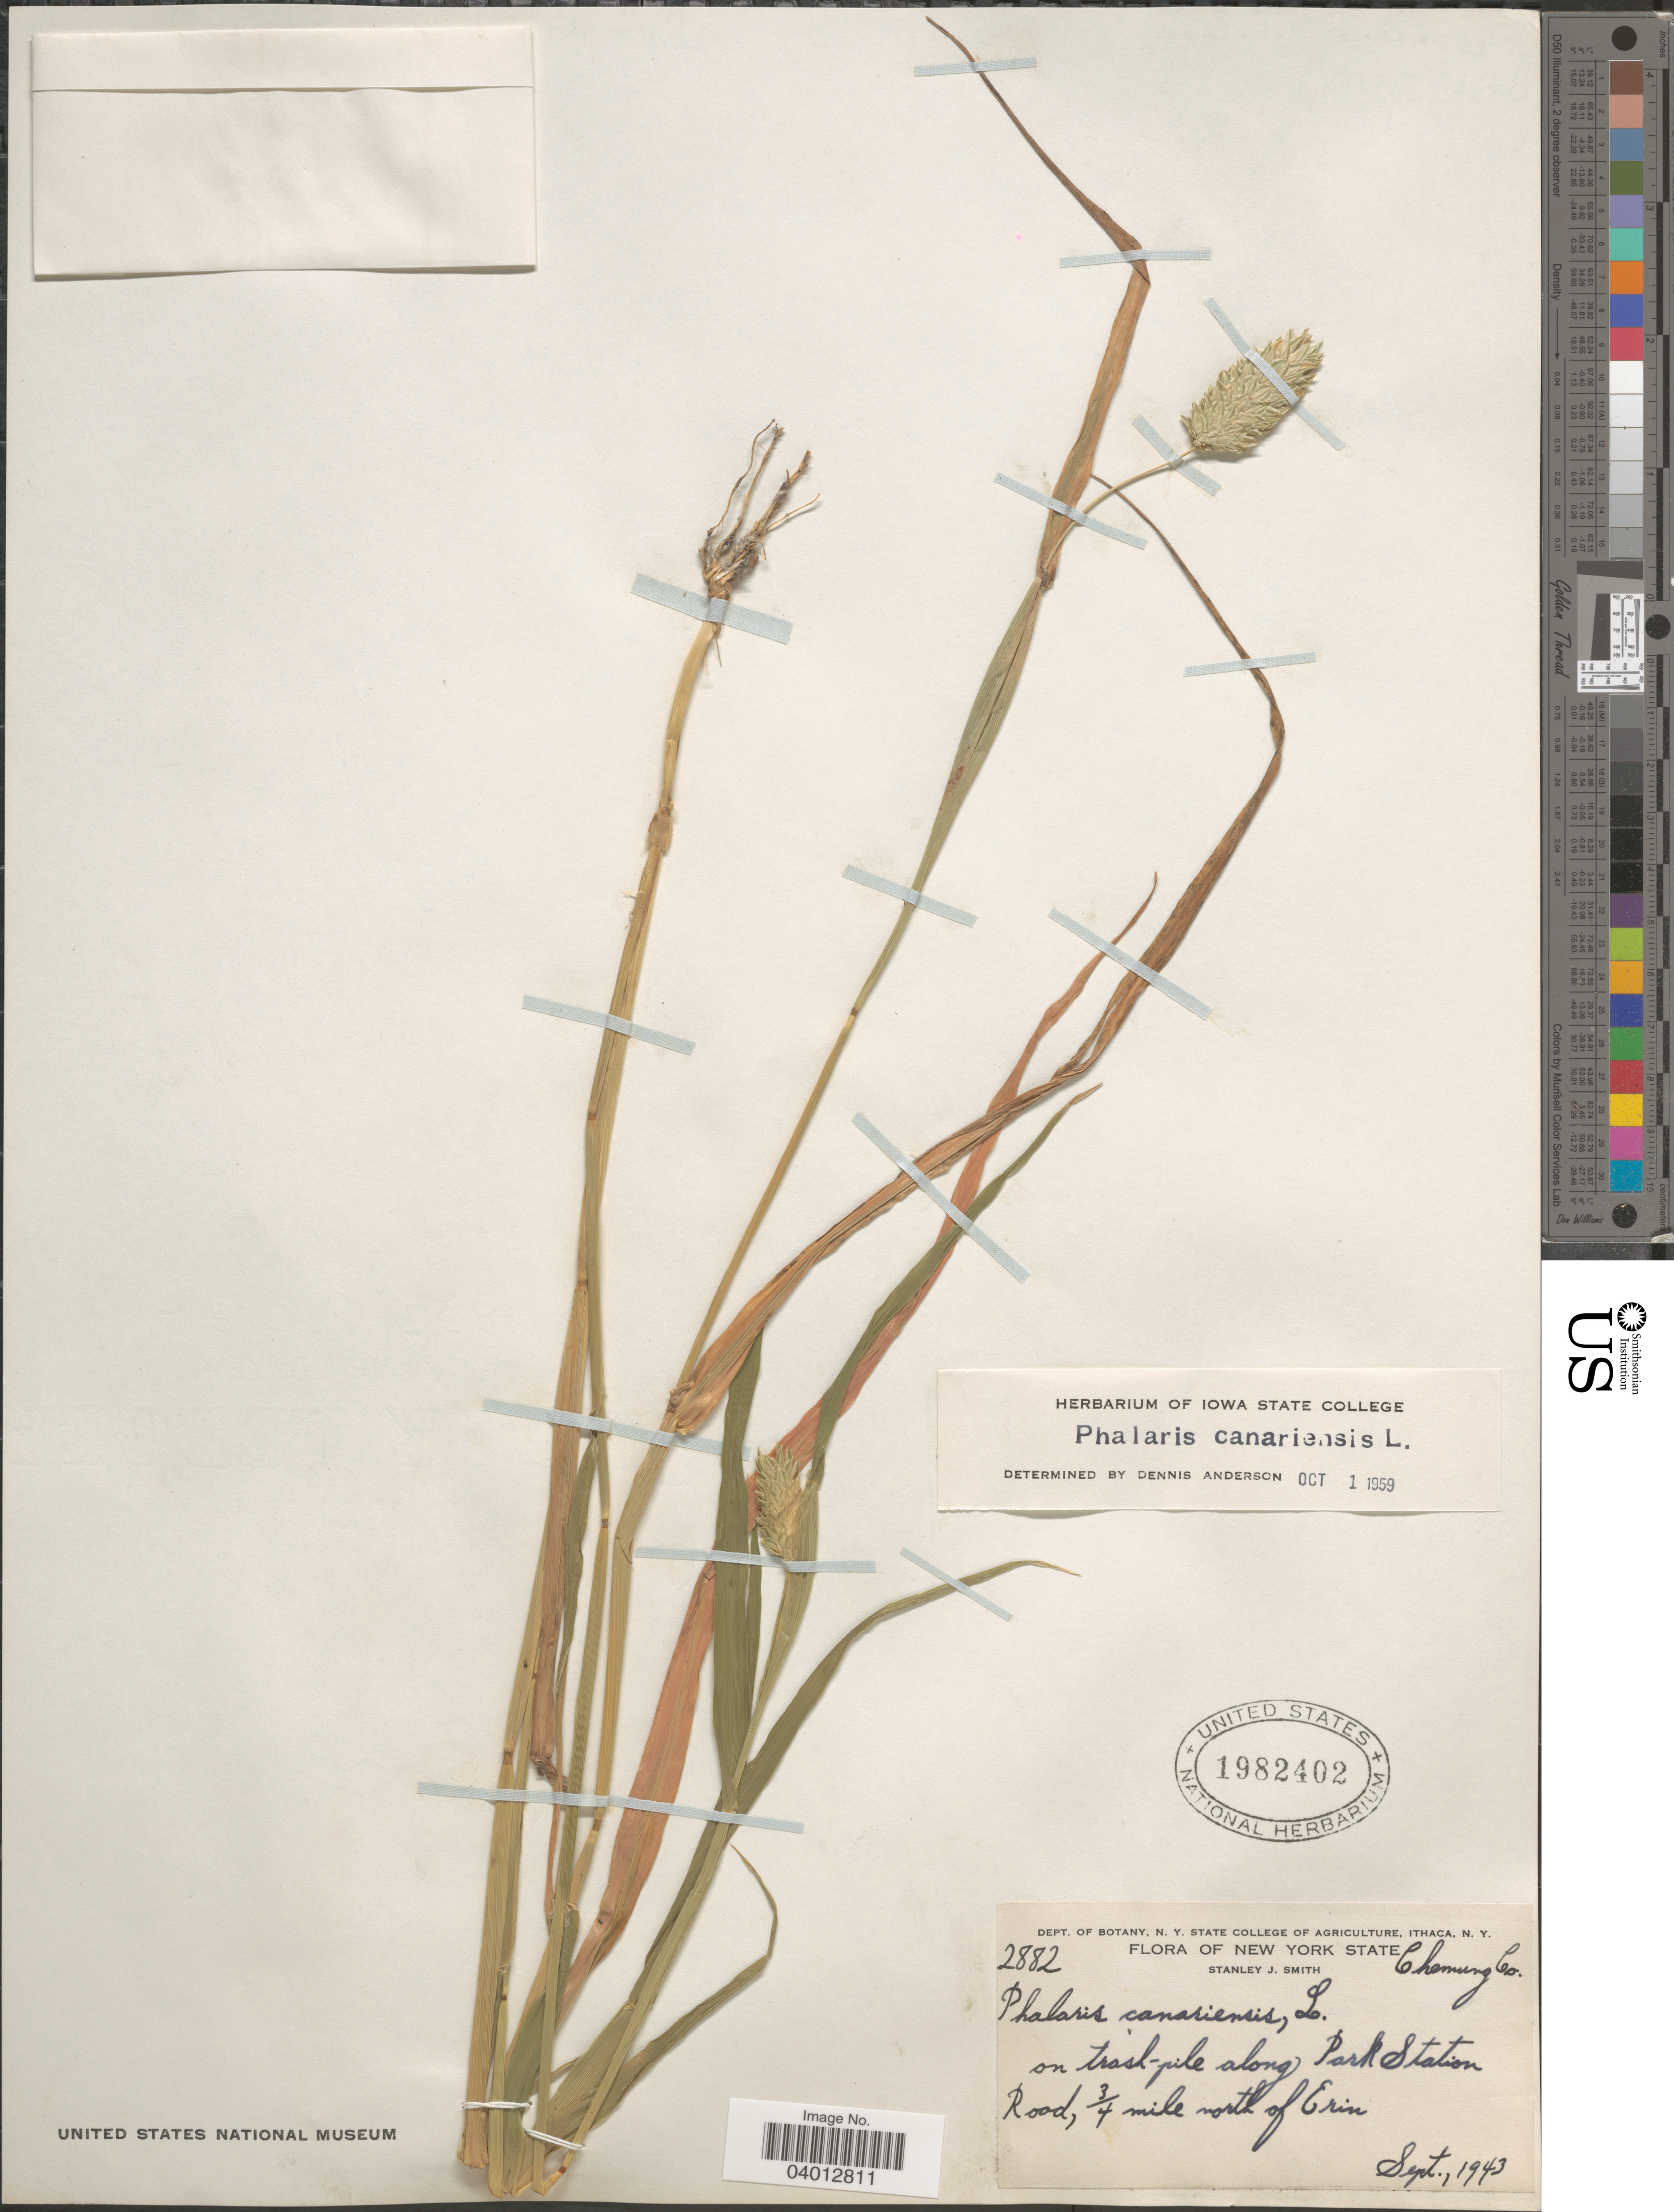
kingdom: Plantae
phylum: Tracheophyta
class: Liliopsida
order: Poales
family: Poaceae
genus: Phalaris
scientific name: Phalaris canariensis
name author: L.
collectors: S. Smith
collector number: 2882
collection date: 1943-09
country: United States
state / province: New York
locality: Chemung Co. On trash-phile along Park Station Road ¾ mile north of Erin.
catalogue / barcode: US 1982402